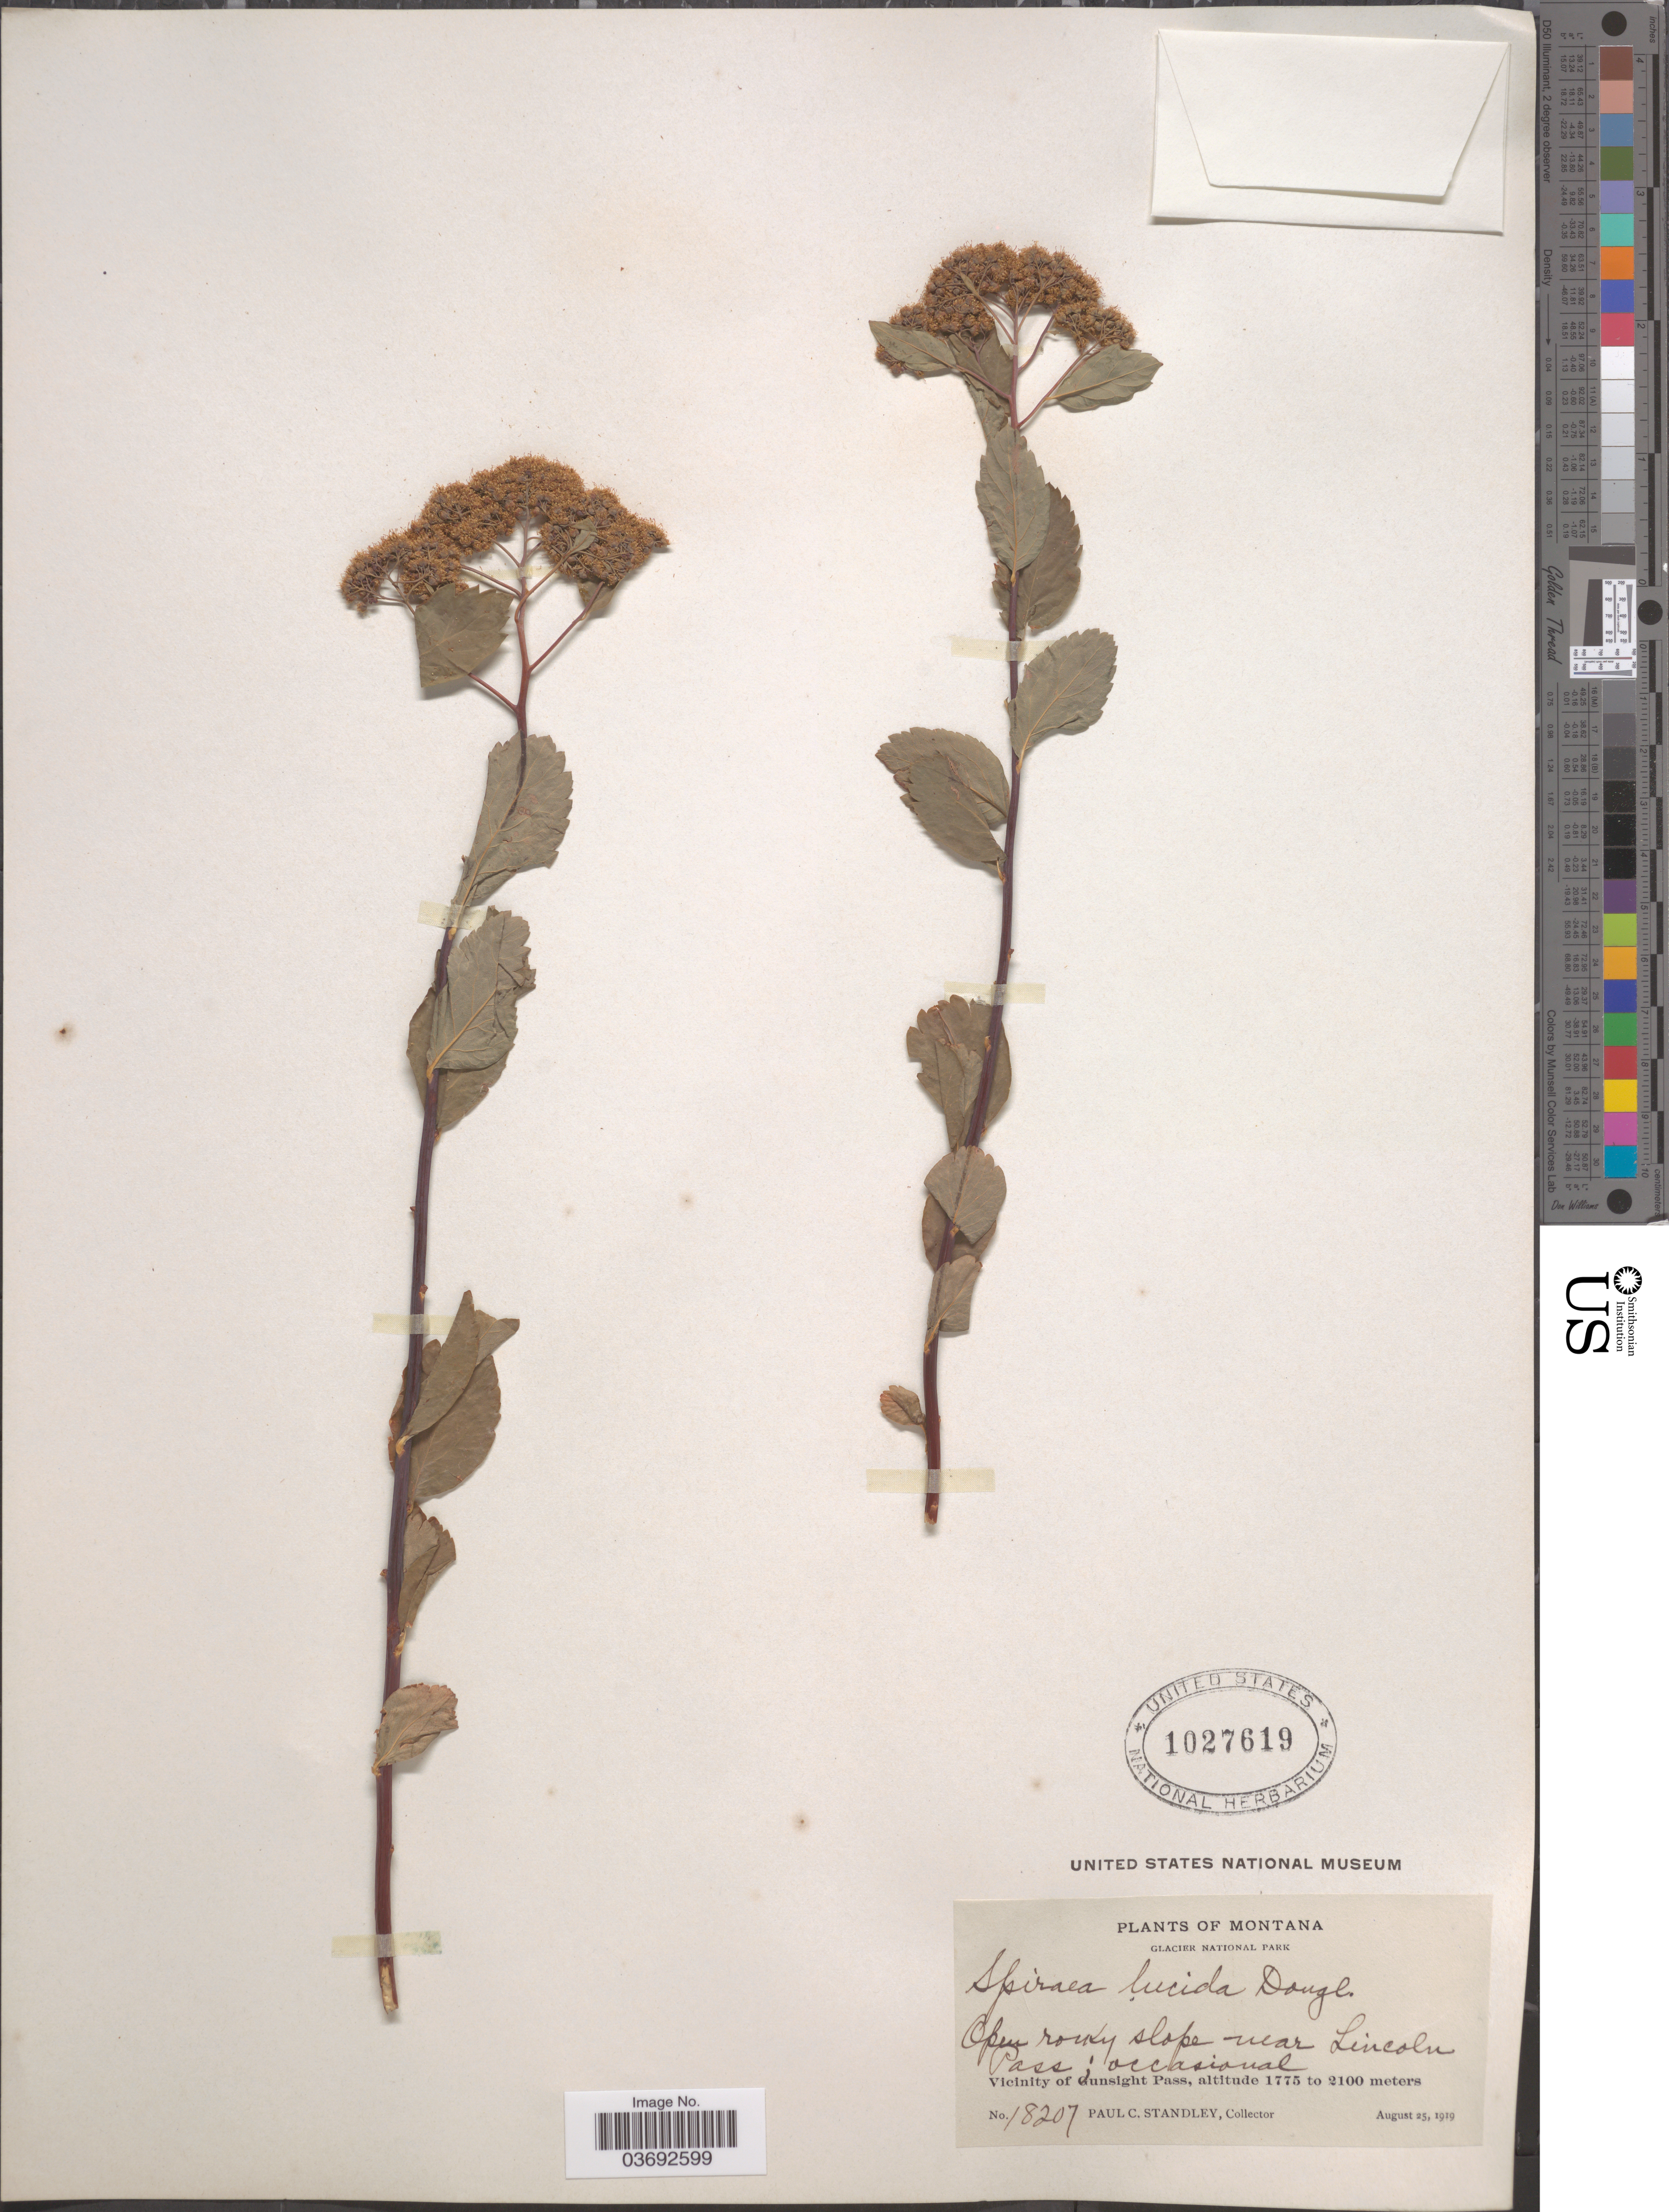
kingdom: Plantae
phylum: Tracheophyta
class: Magnoliopsida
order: Rosales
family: Rosaceae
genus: Spiraea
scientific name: Spiraea lucida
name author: Douglas ex Greene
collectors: P. C. Standley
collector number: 18207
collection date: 1919-08-25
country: United States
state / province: Montana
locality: Glacier National Park. Near Lincoln Pass. Vicinity of Gunsight Pass.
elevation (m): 1775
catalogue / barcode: US 1027619